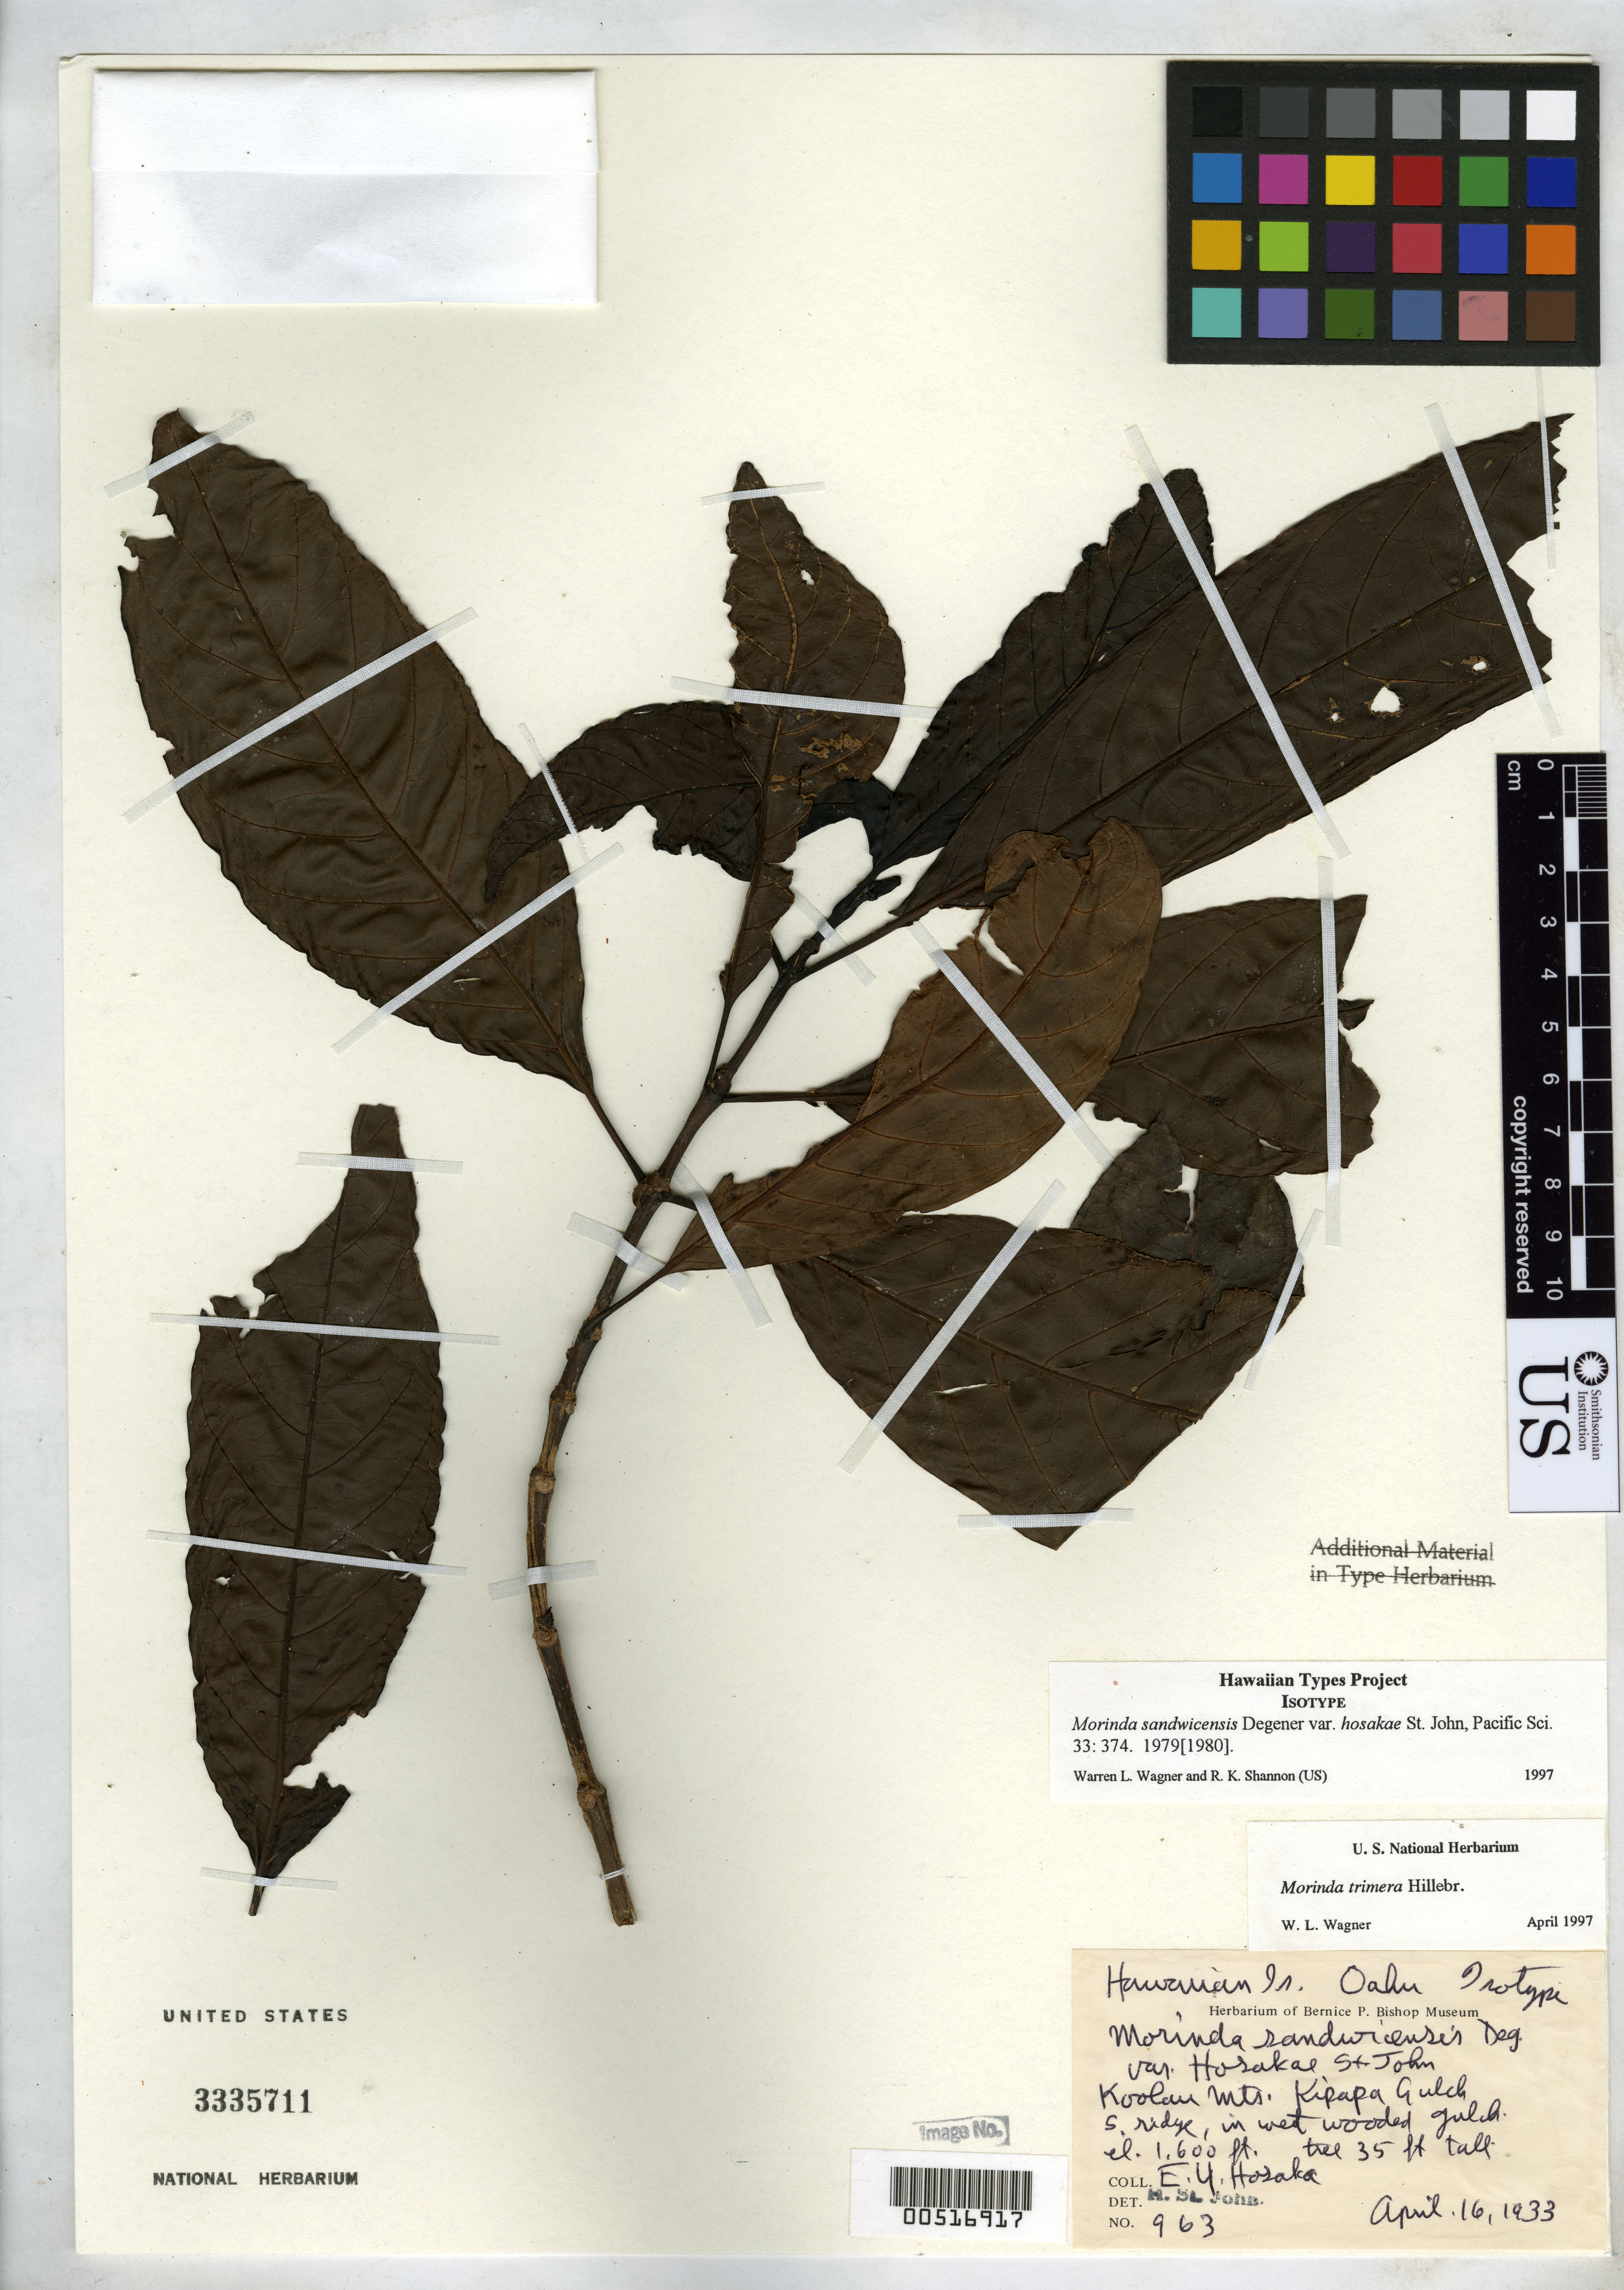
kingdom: Plantae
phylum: Tracheophyta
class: Magnoliopsida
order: Gentianales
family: Rubiaceae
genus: Morinda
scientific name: Morinda sandwicensis var. hosakae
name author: H. St. John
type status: Isotype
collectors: E. Y. Hosaka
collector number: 963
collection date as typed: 16 Apr 1933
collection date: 1933-04-16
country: United States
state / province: Hawaii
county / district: Honolulu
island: Oahu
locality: Koolau Mountains, Kipapa Gulch.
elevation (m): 488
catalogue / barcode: US 3335711